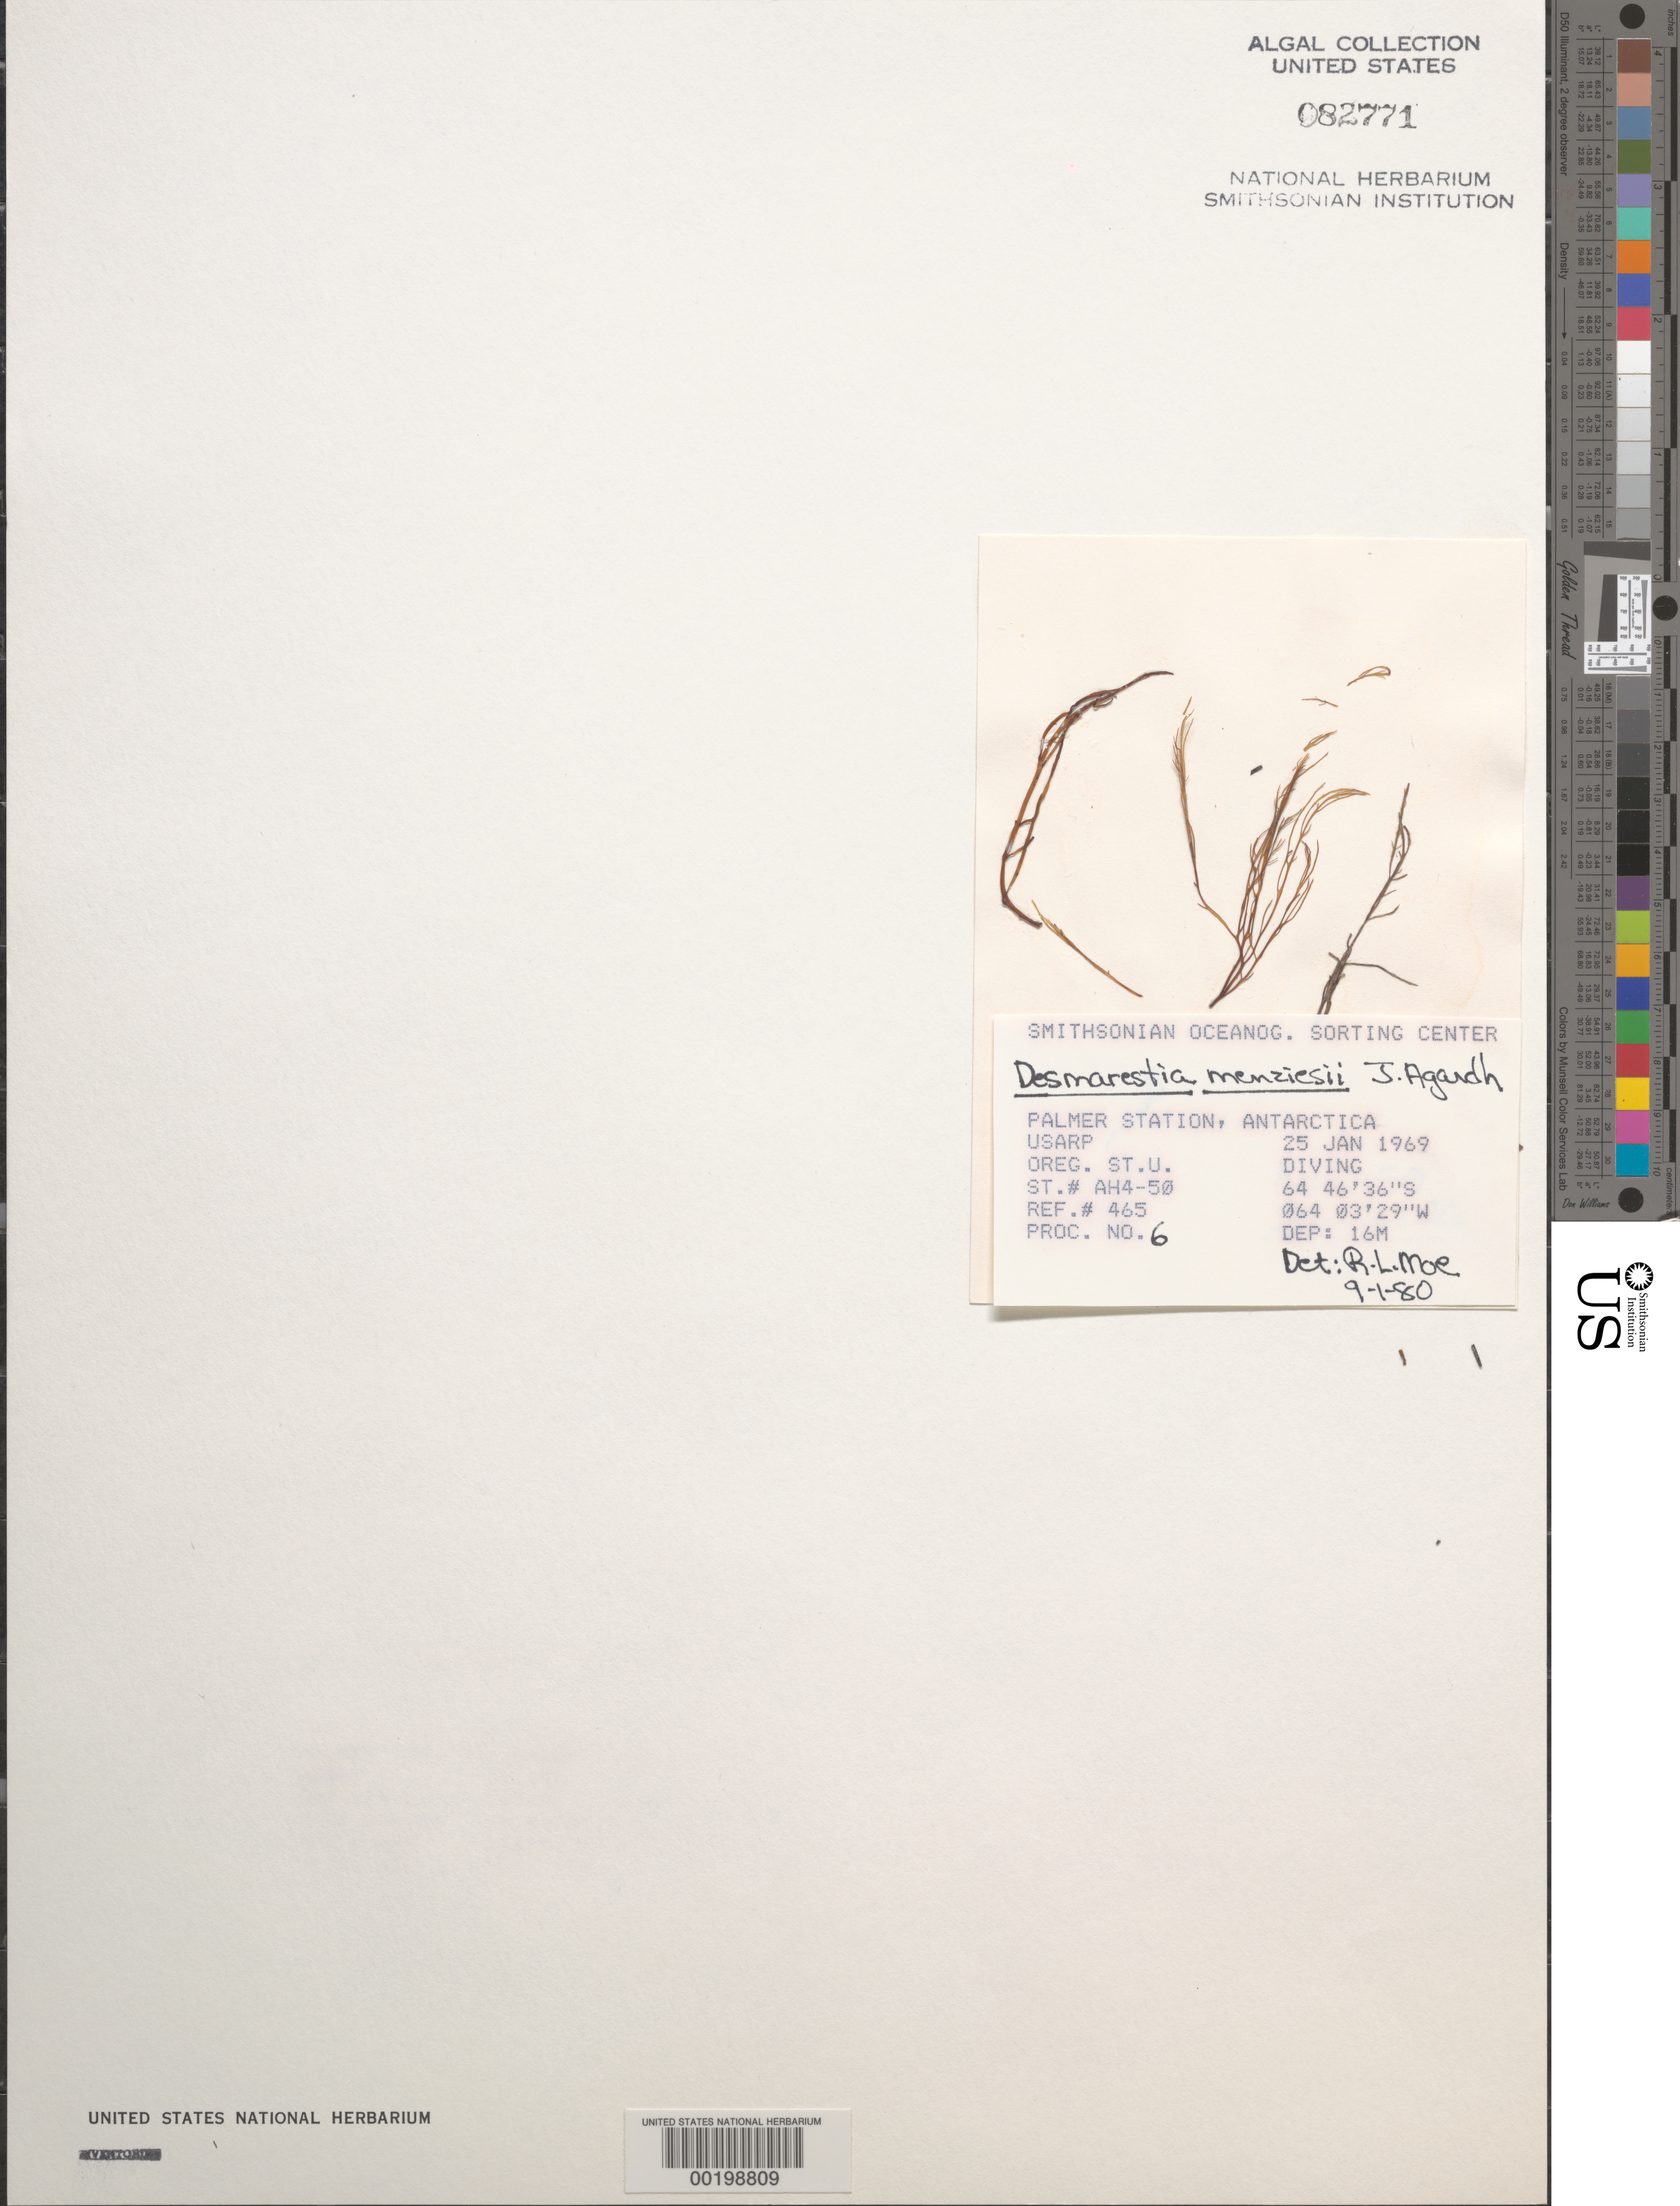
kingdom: Chromista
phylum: Ochrophyta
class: Phaeophyceae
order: Desmarestiales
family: Desmarestiaceae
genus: Desmarestia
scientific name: Desmarestia menziesii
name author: J. Agardh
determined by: Moe, R. L.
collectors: Oregon State University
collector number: Station Ah4-50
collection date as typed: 25 Jan 1969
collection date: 1969-01-25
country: Antarctica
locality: Palmer Station, Antarctic Peninsula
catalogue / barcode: US 82771